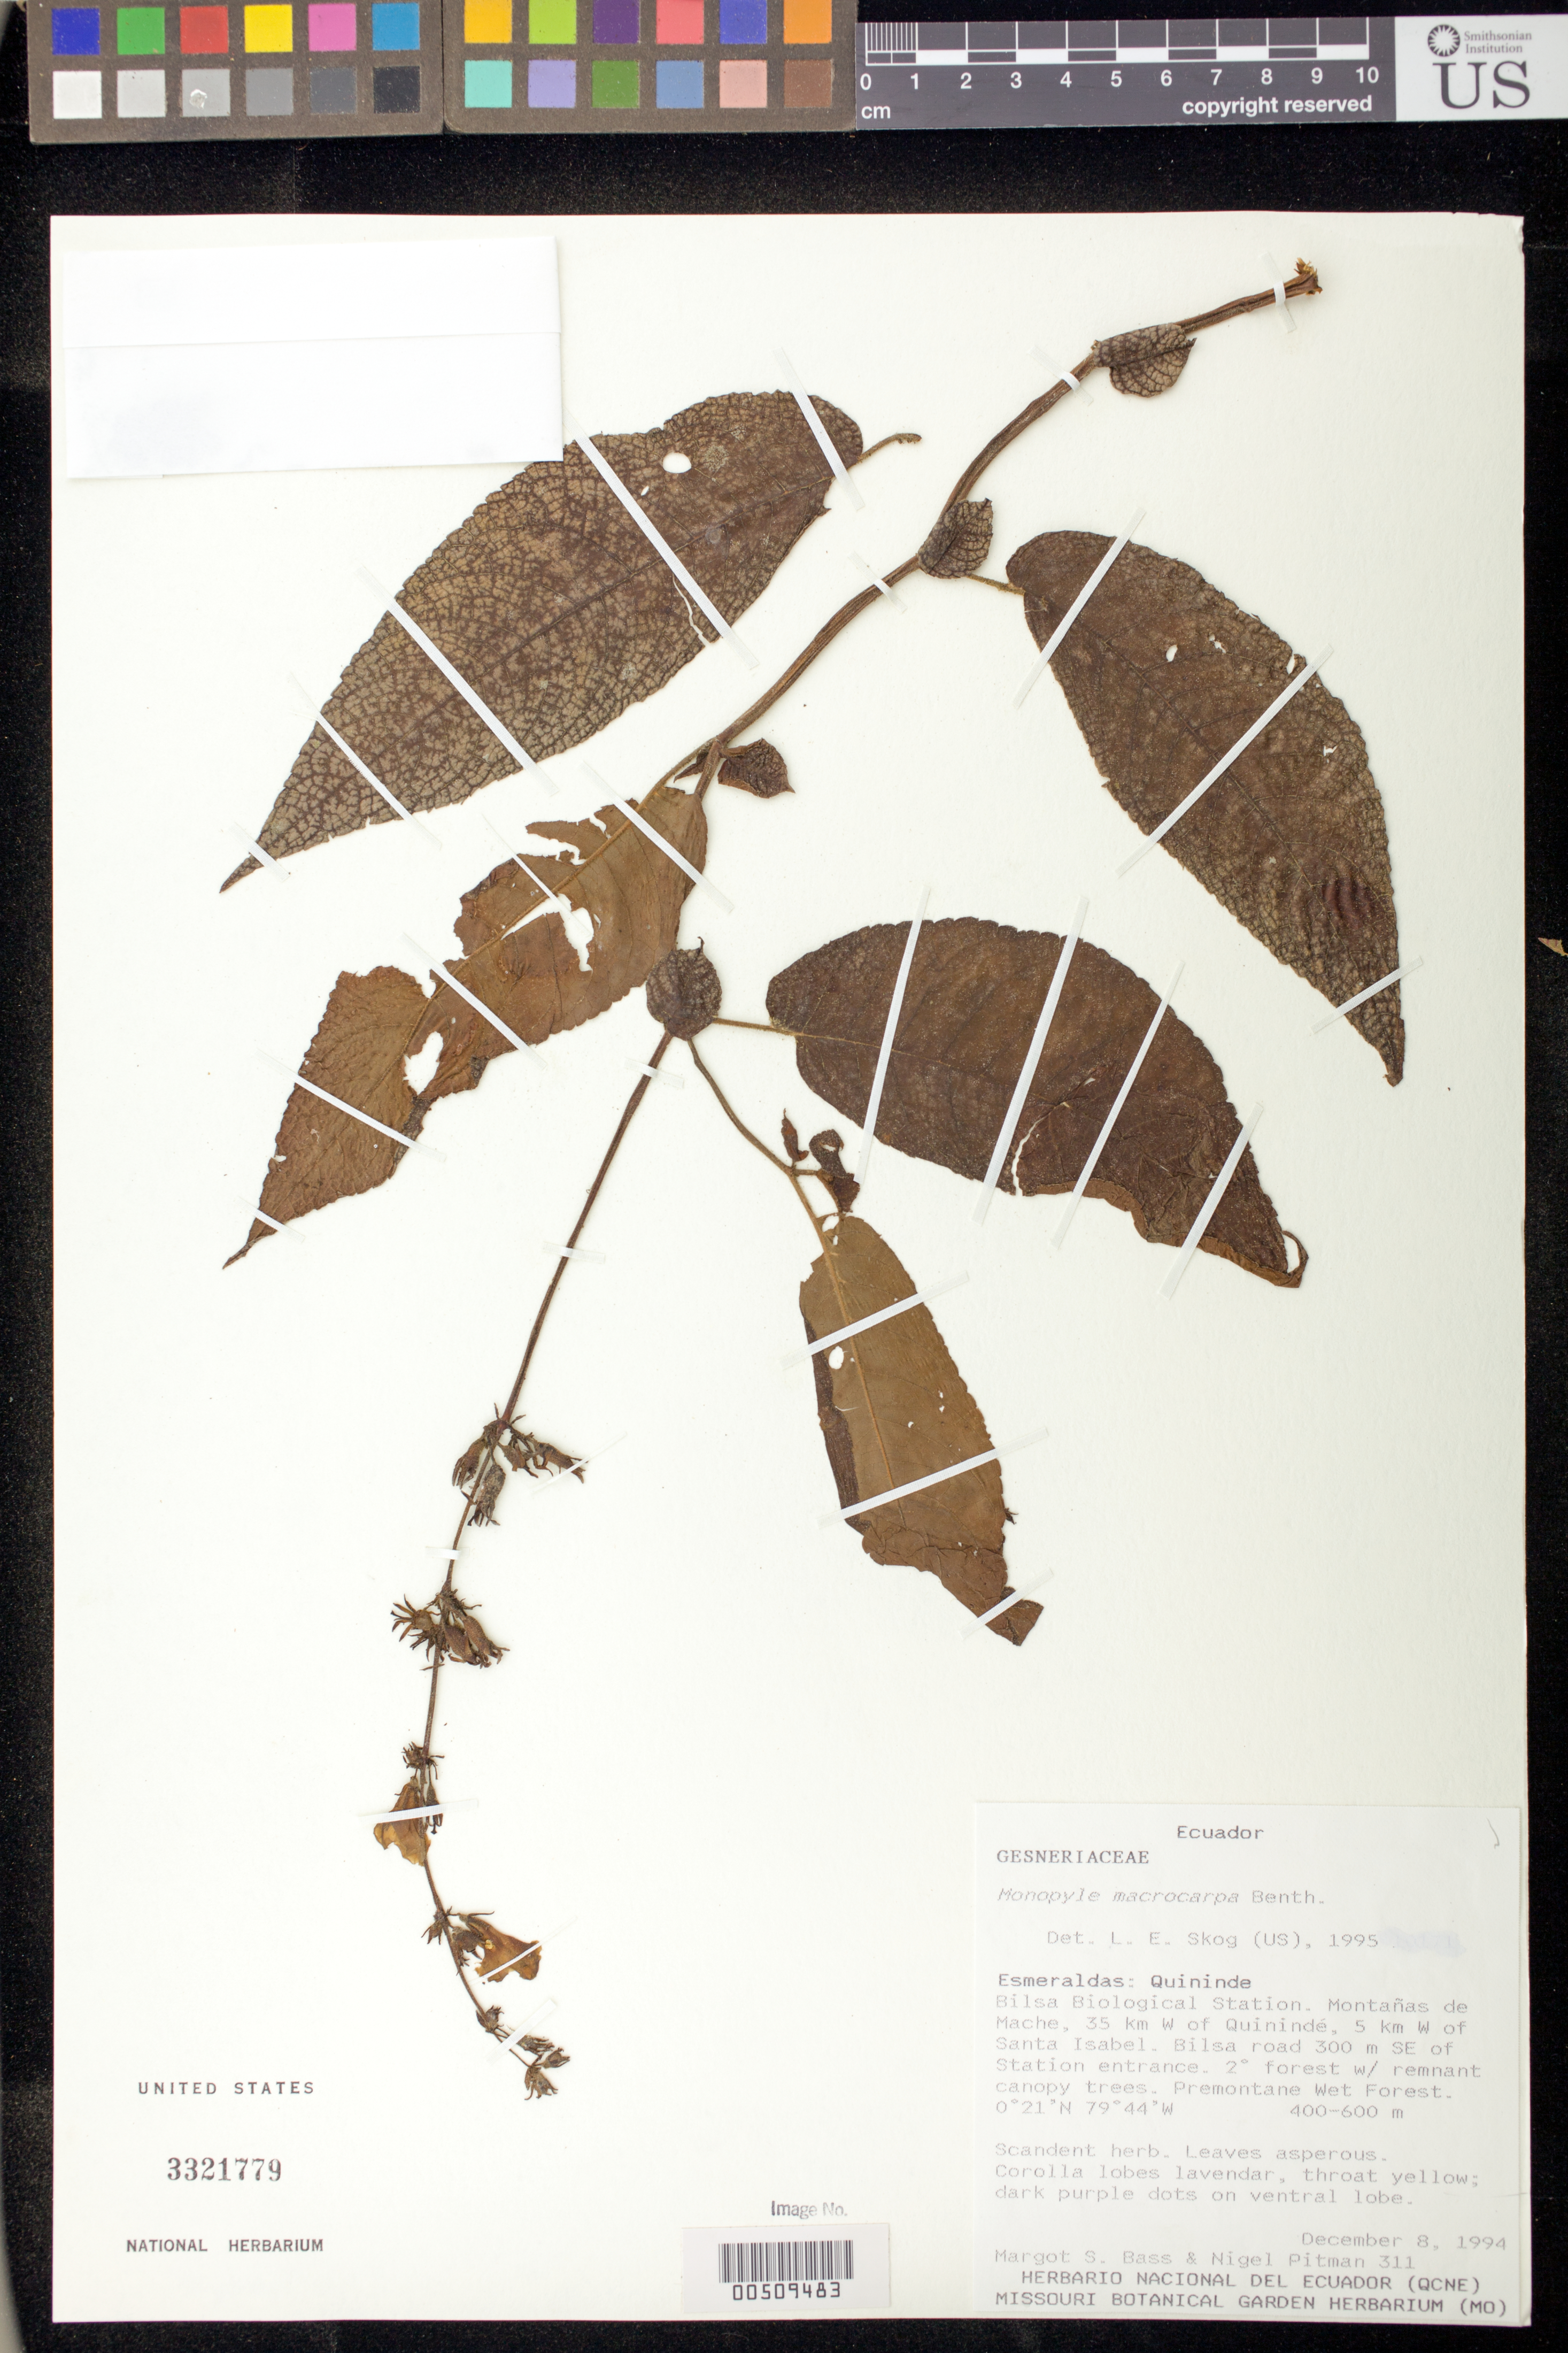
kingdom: Plantae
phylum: Tracheophyta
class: Magnoliopsida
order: Lamiales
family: Gesneriaceae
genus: Monopyle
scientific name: Monopyle macrocarpa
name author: Benth.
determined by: Skog, Laurence E.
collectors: M. Bass & N. Pitman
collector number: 311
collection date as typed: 08 Dec 1994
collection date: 1994-12-08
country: Ecuador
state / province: Esmeraldas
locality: Quininde, Bilsa Biological Station. Montañas de Mache, 35 km W of Quinindé, 5 km W of Santa Isabel; Bilsa road 300 m SE of station entrance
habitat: Premontane wet forest; secondary forest with remnant canopy trees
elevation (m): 400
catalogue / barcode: US 3321779